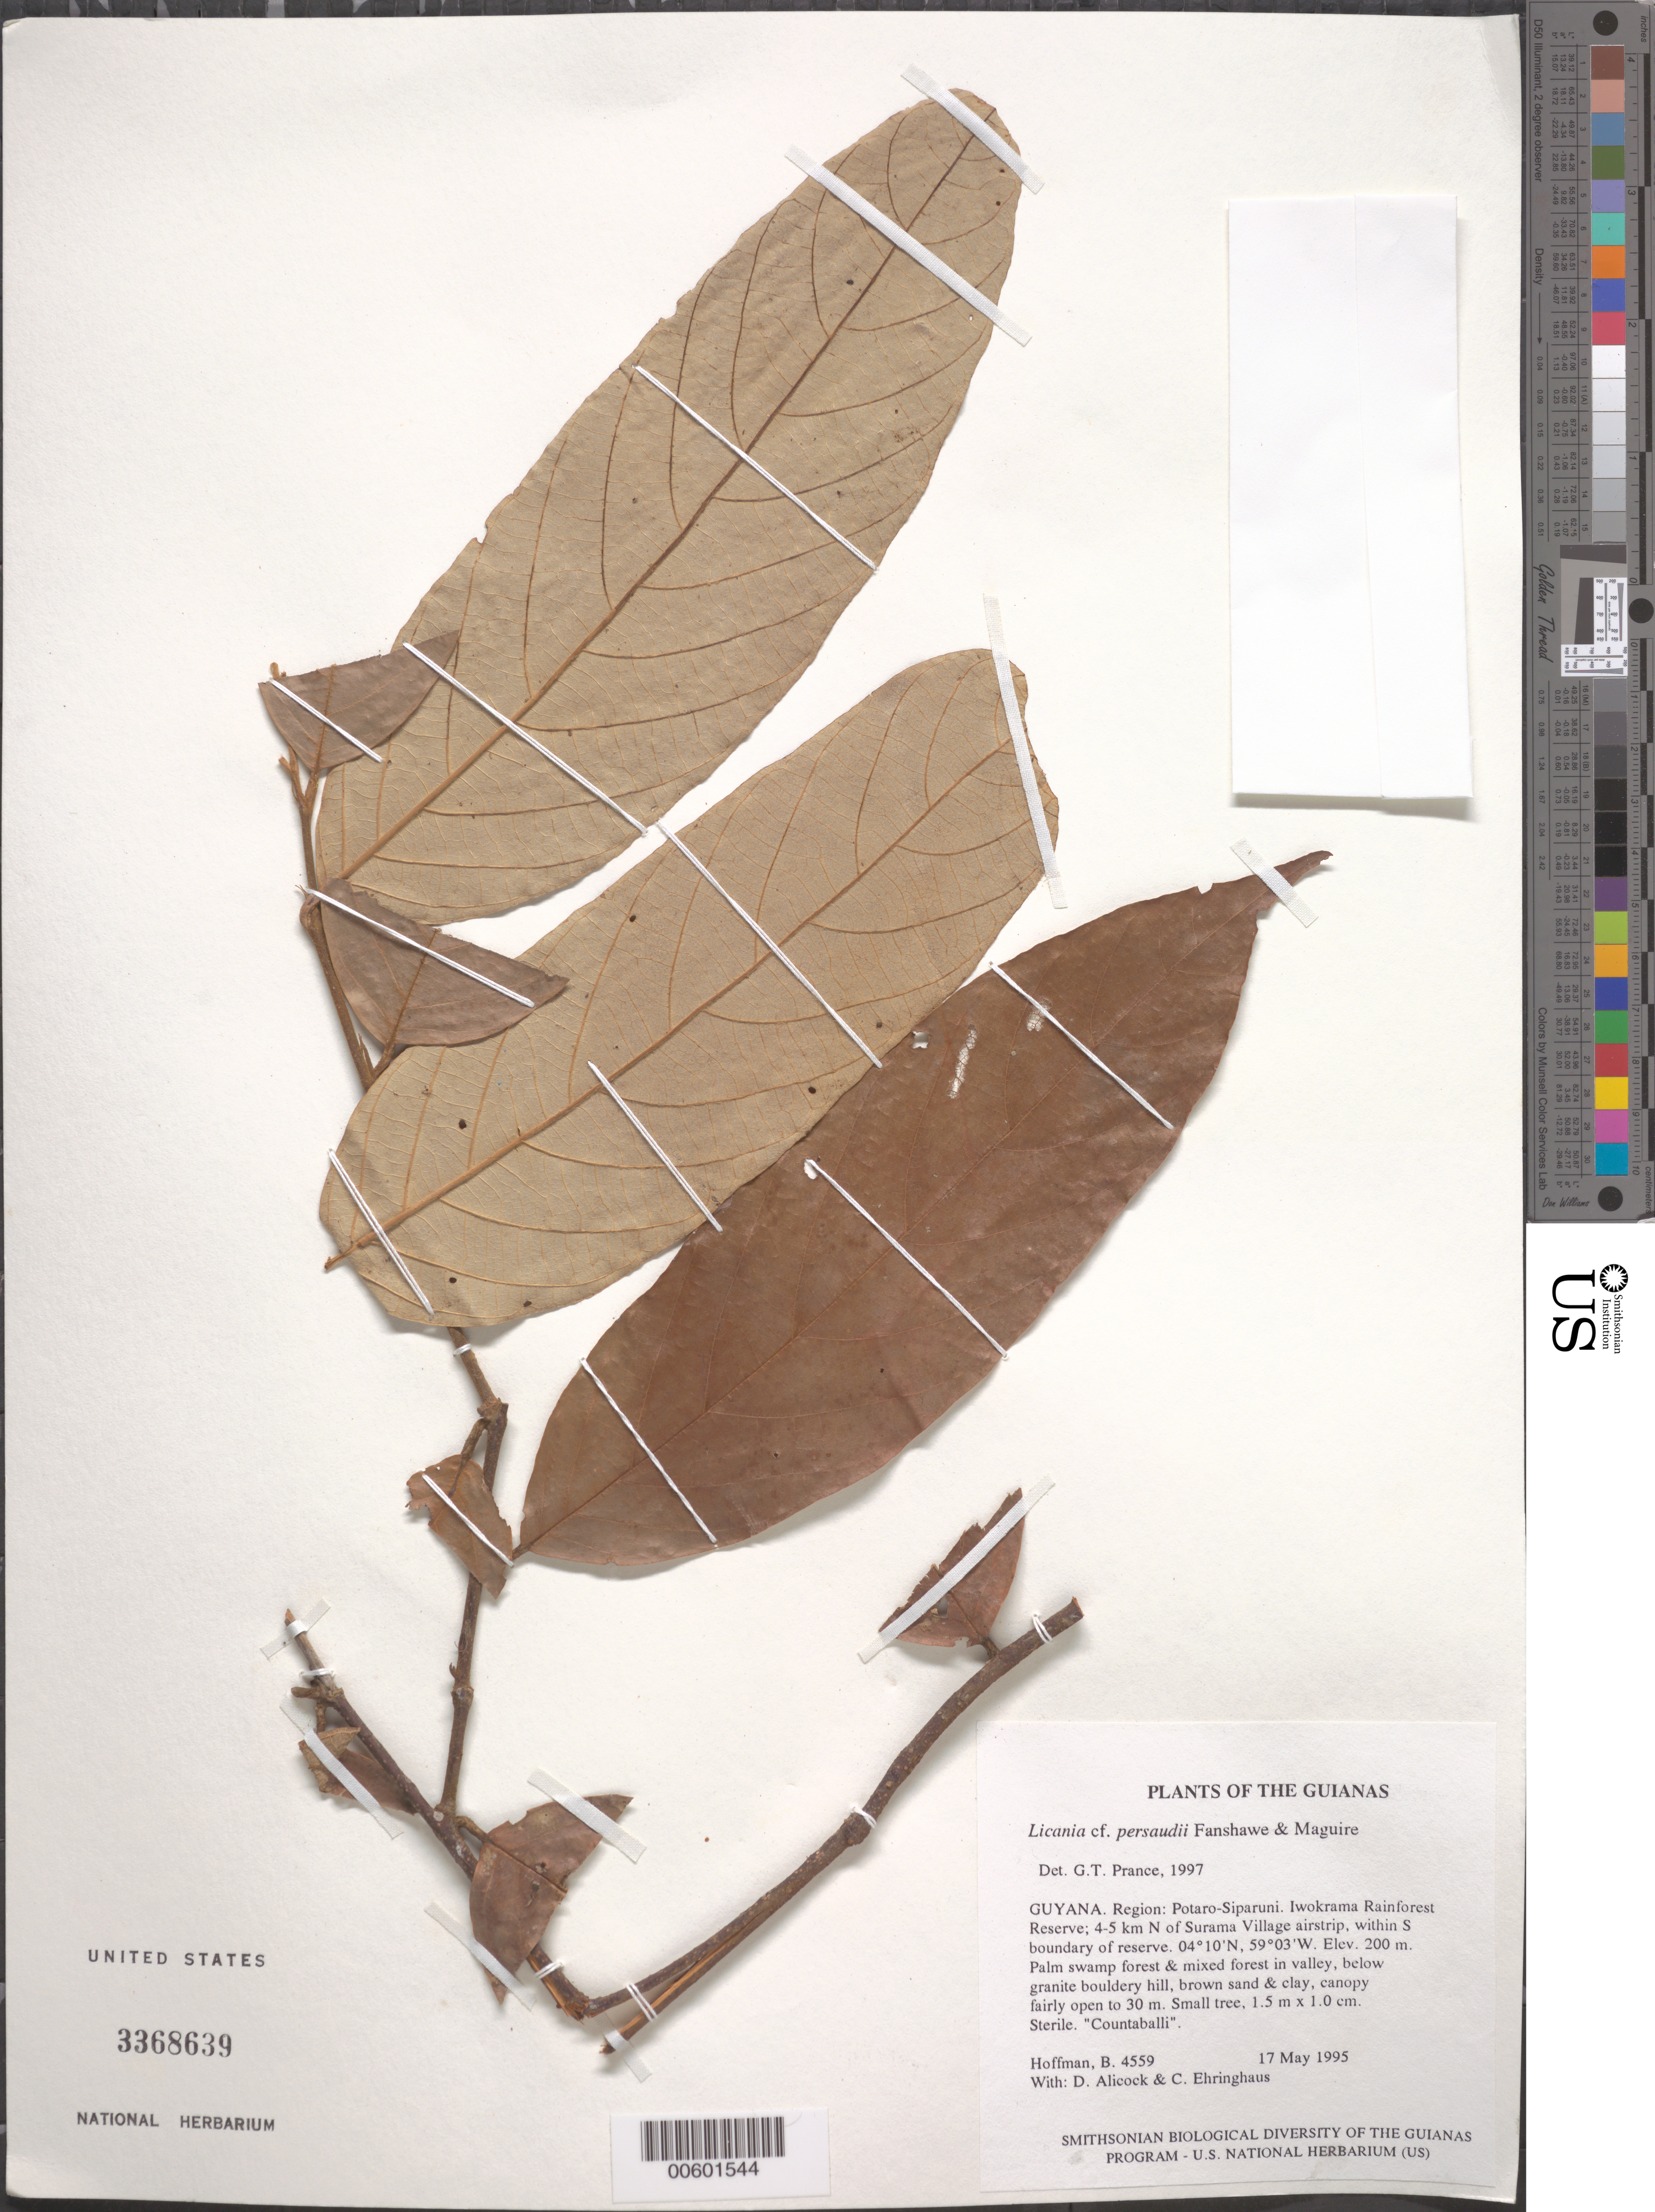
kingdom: Plantae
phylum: Tracheophyta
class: Magnoliopsida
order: Malpighiales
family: Chrysobalanaceae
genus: Leptobalanus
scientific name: Leptobalanus persaudii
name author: (Fanshawe & Maguire) Sothers & Prance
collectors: B. Hoffman, D. Allicock & C. Ehringhaus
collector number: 4559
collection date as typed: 17 May 1995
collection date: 1995-05-17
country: Guyana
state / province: Potaro-Siparuni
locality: Iwokrama Rainforest Reserve; 4-5 km N of Surama village airstrip, within S boundary of reserve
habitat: Palm swamp forest & mixed forest in valley, below granite bouldery hill, brown sand & clay, canopy fairly open to 30 m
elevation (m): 200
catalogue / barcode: US 3368639